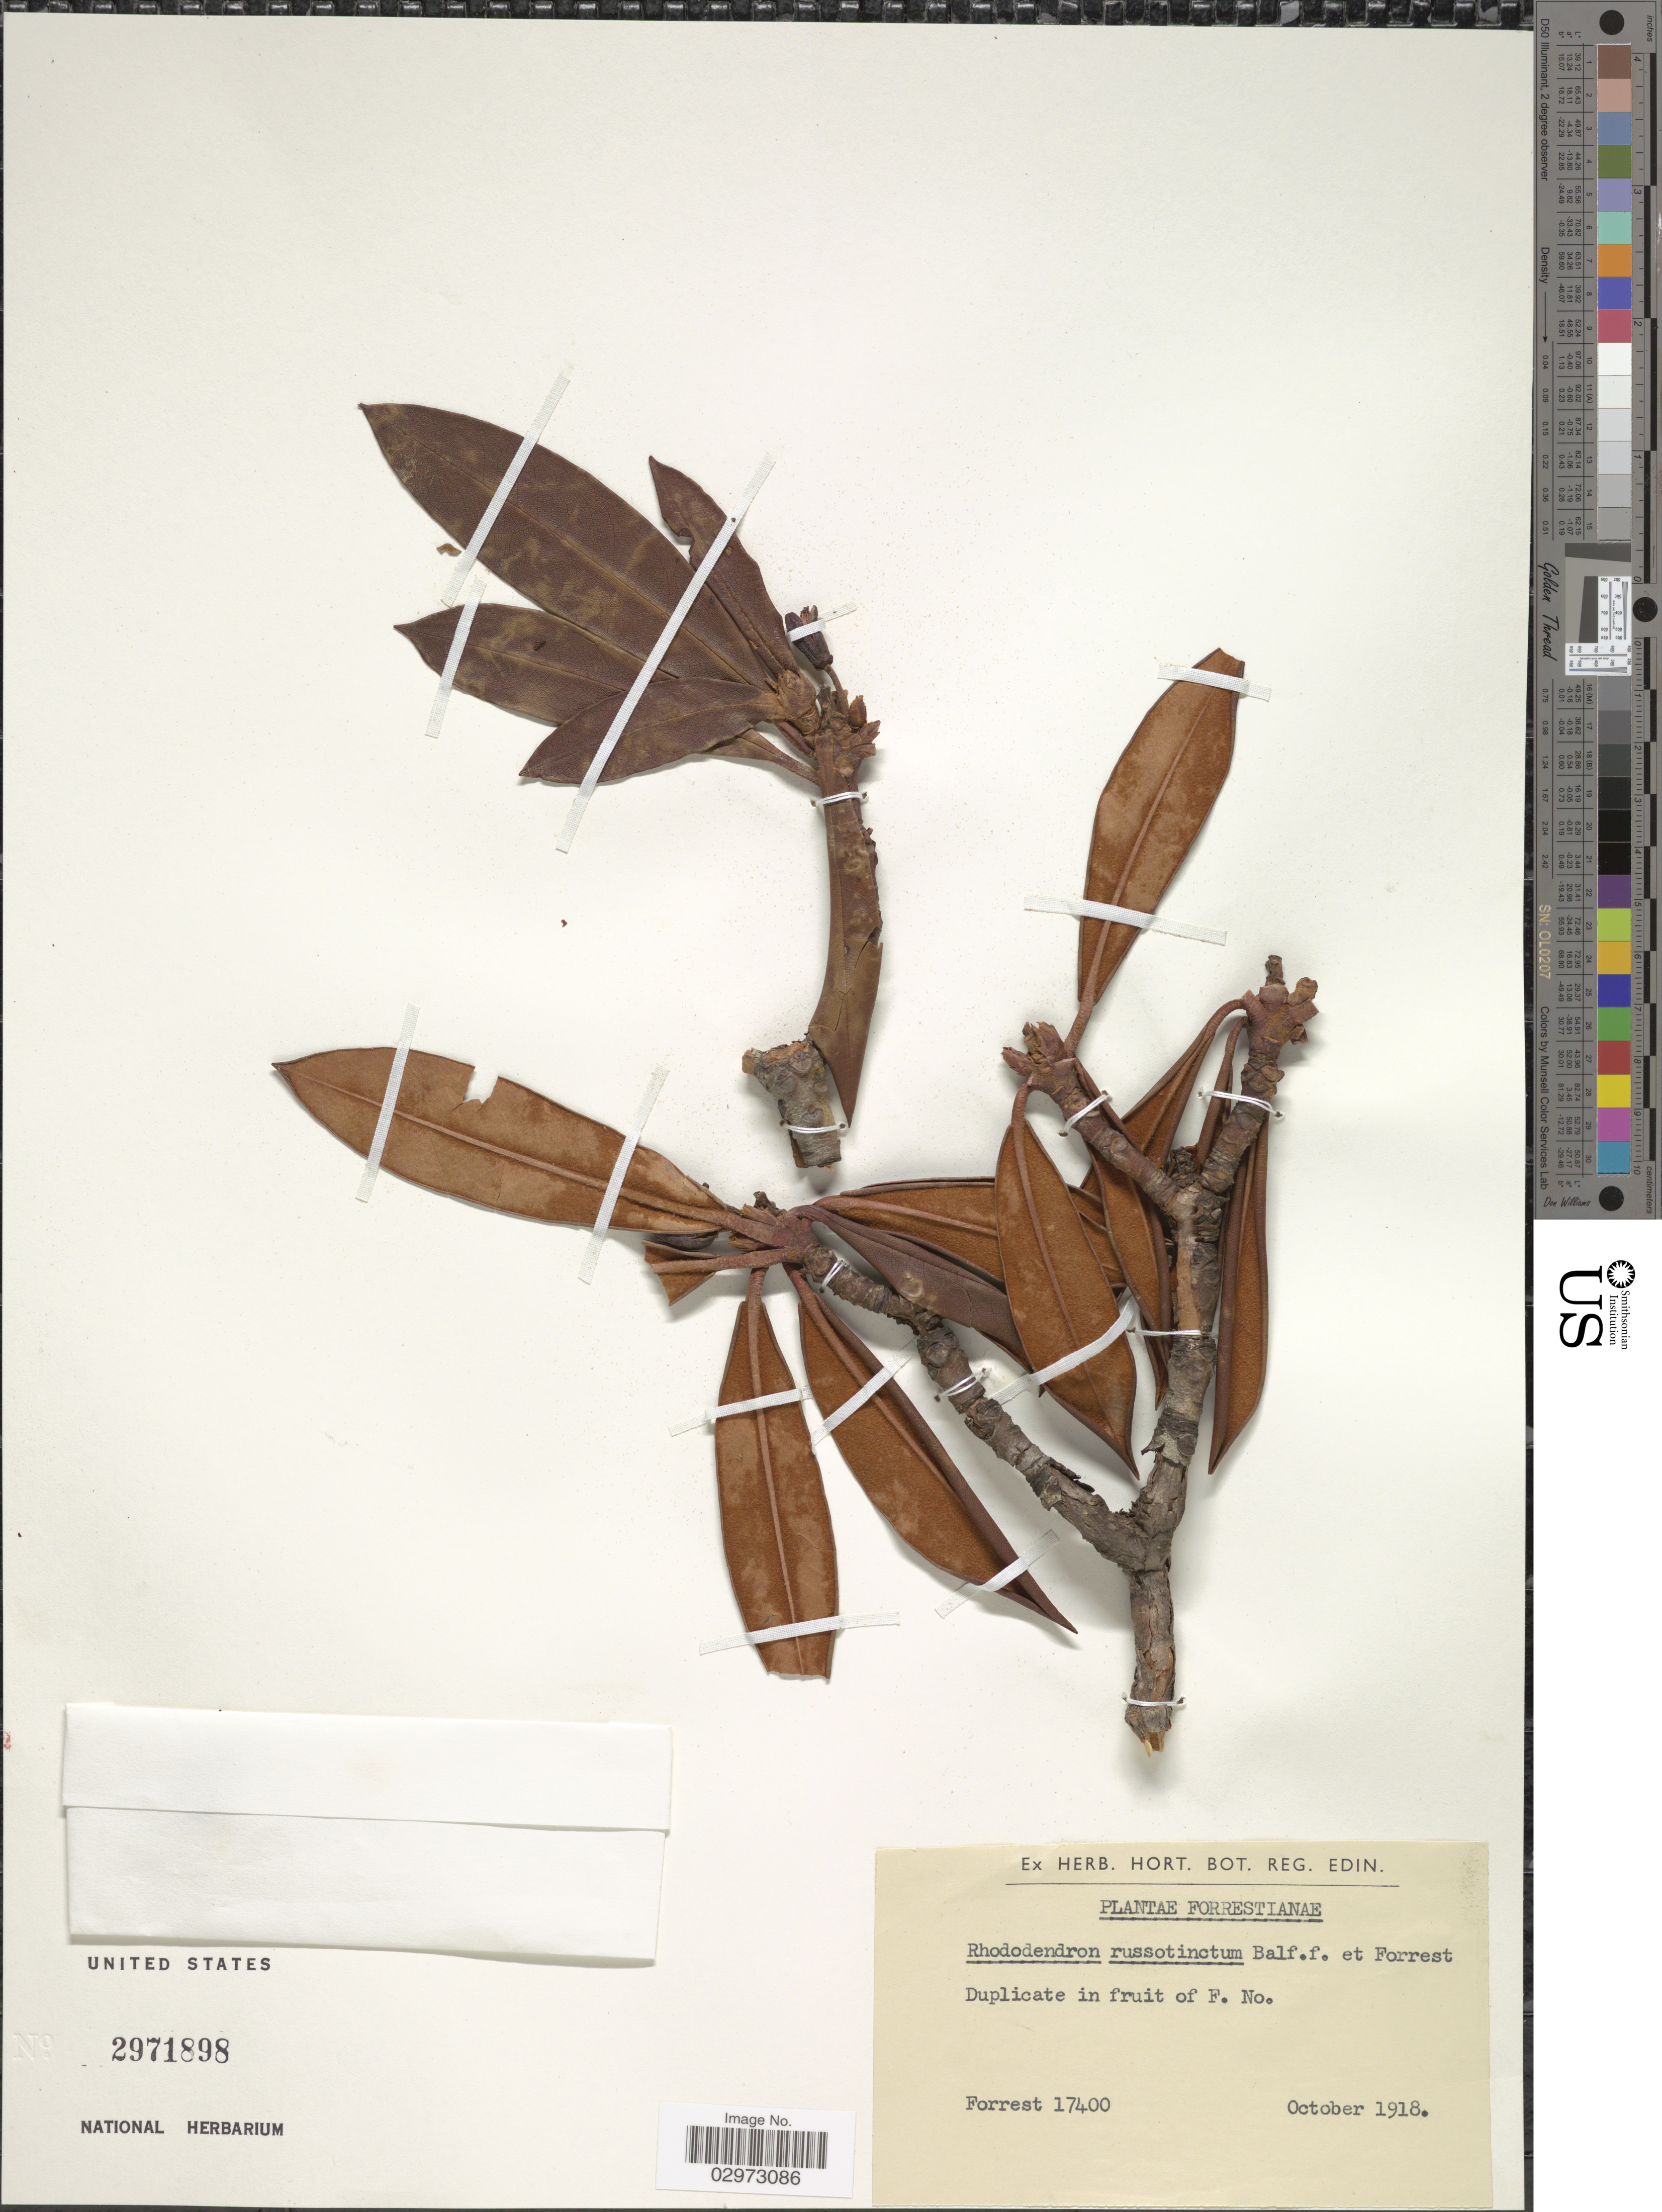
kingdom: Plantae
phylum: Tracheophyta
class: Magnoliopsida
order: Ericales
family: Ericaceae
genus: Rhododendron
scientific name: Rhododendron russotinctum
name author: Balf. f. & Forrest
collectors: -. Forrest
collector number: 17400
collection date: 1918-10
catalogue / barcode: US 2971898